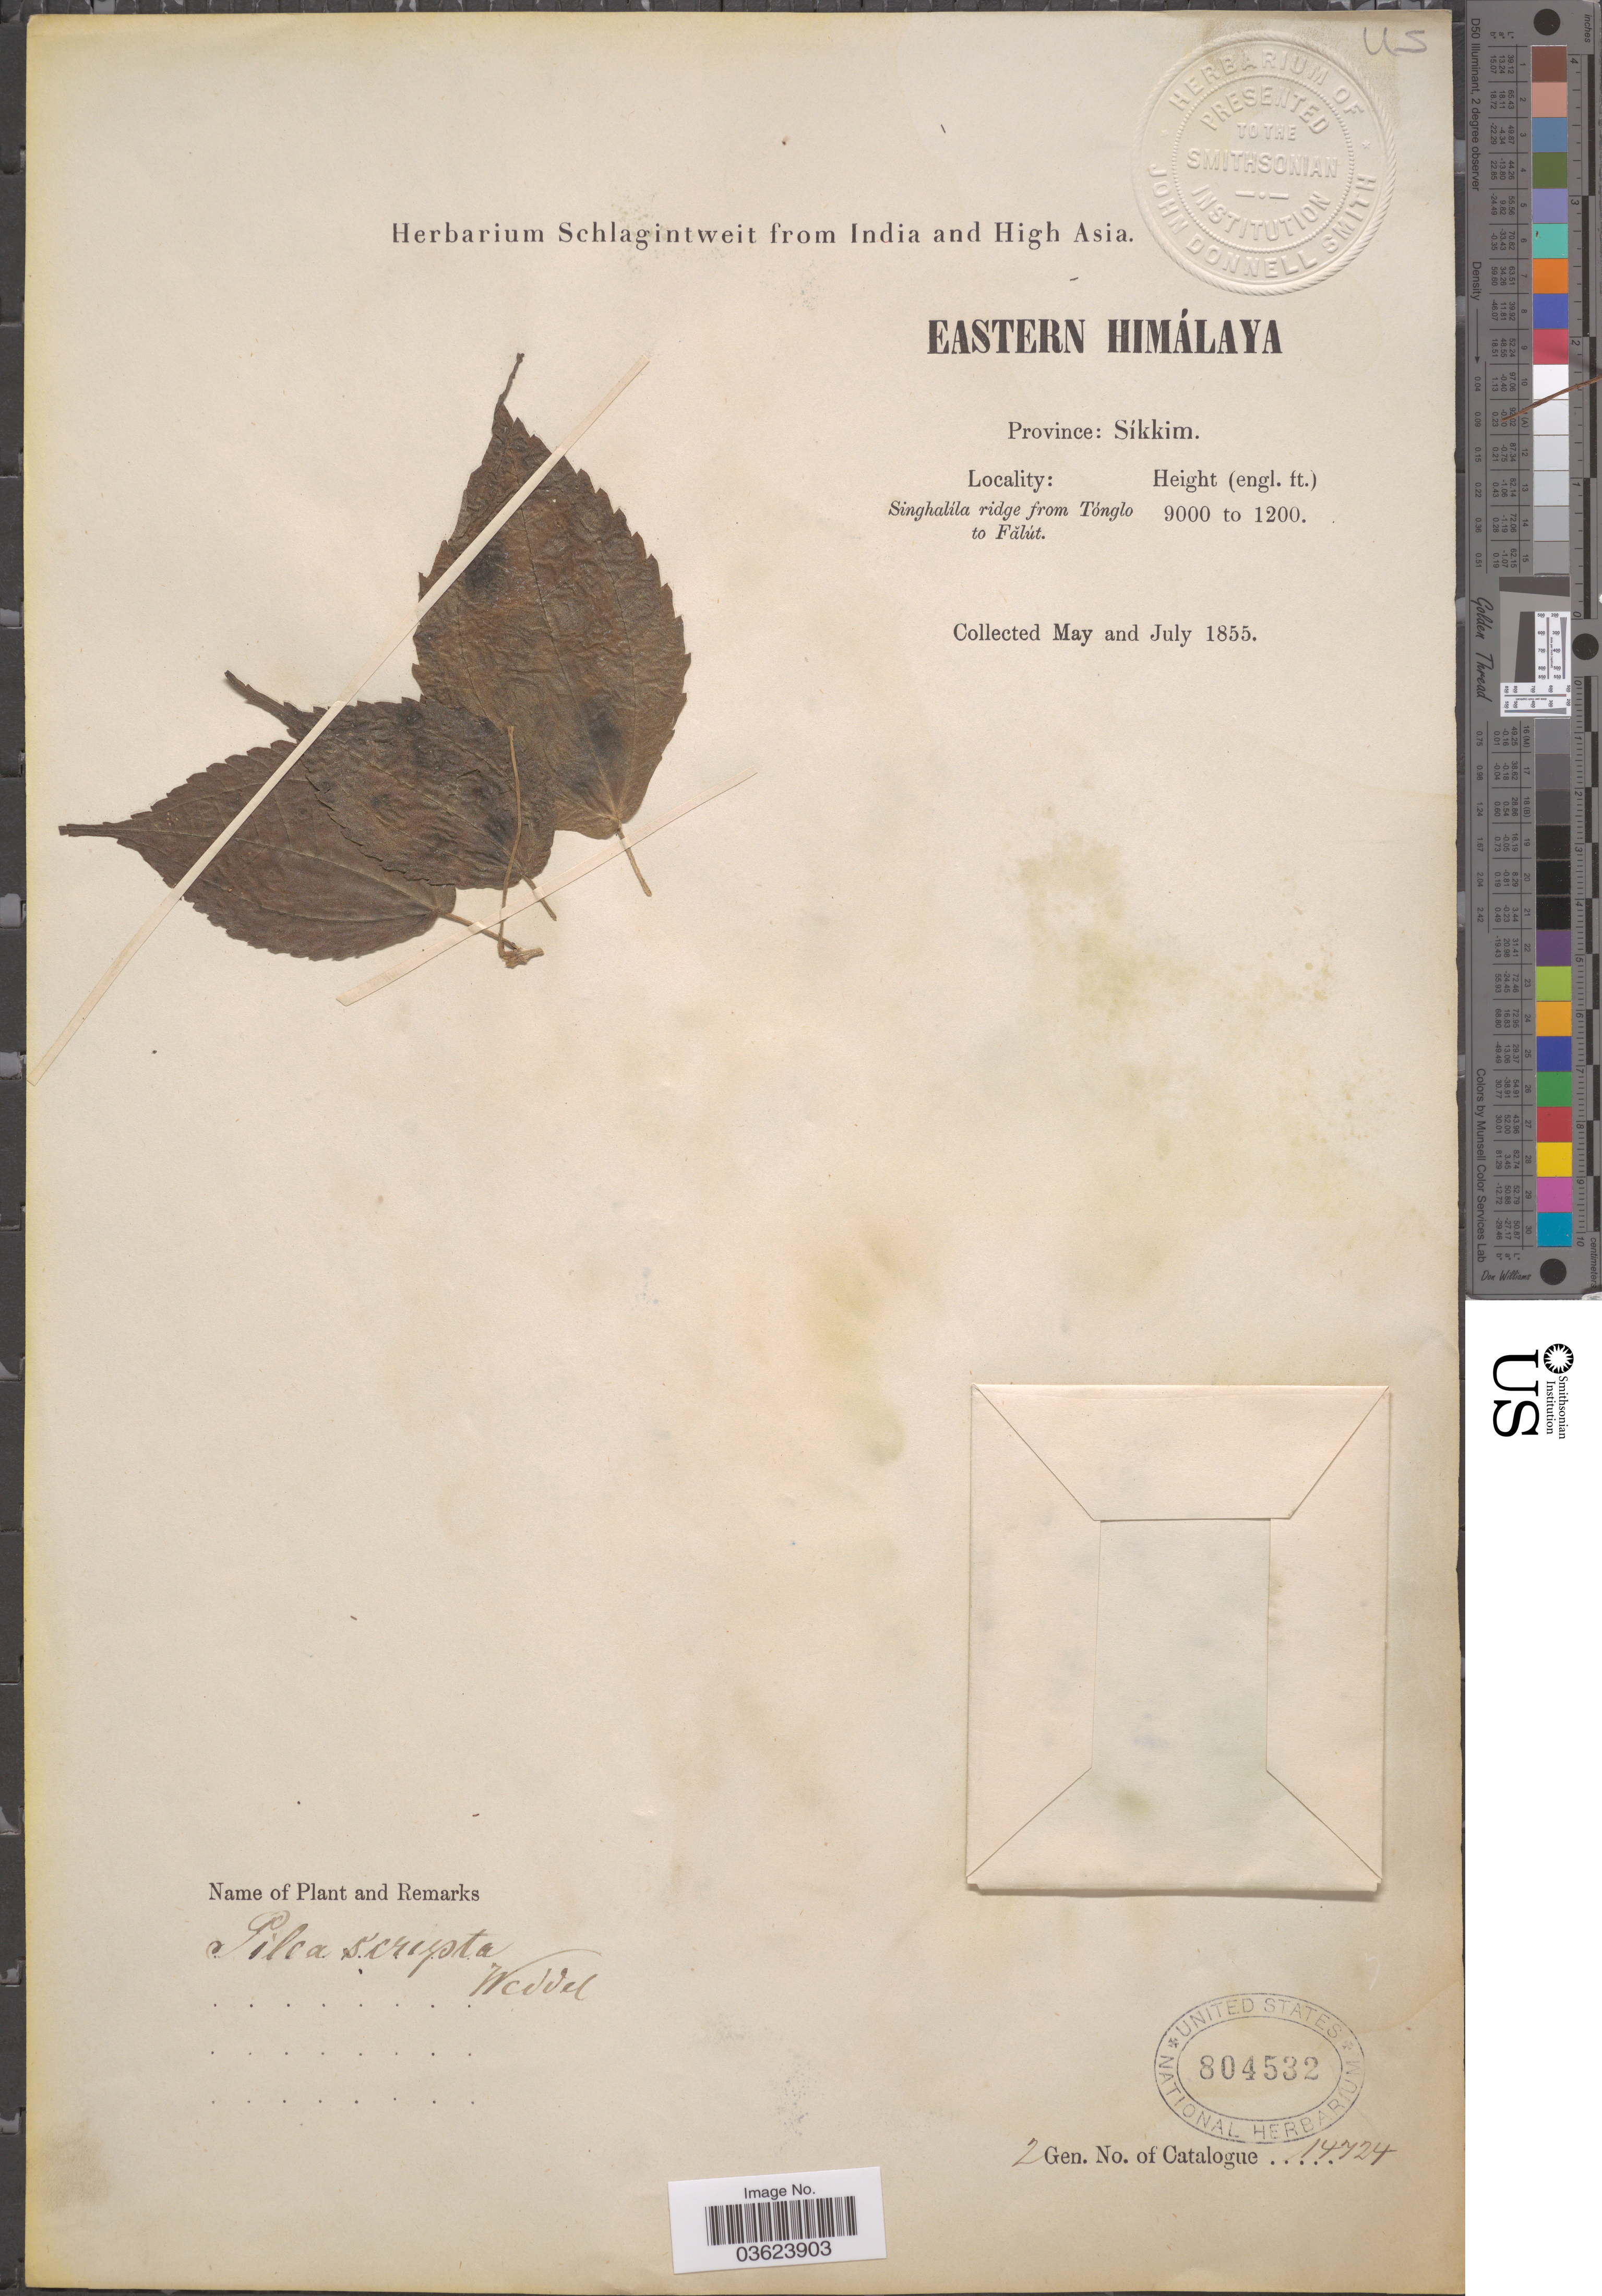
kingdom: Plantae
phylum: Tracheophyta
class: Magnoliopsida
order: Rosales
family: Urticaceae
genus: Pilea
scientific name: Pilea scripta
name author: (Buch.-Ham. ex D. Don) Wedd.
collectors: ex herb. Schlagintweit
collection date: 1855-05/1855-07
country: India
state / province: Sikkim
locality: Eastern Himálaya. Singhalila ridge from Tóngolo to Falút.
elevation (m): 366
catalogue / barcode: US 804532